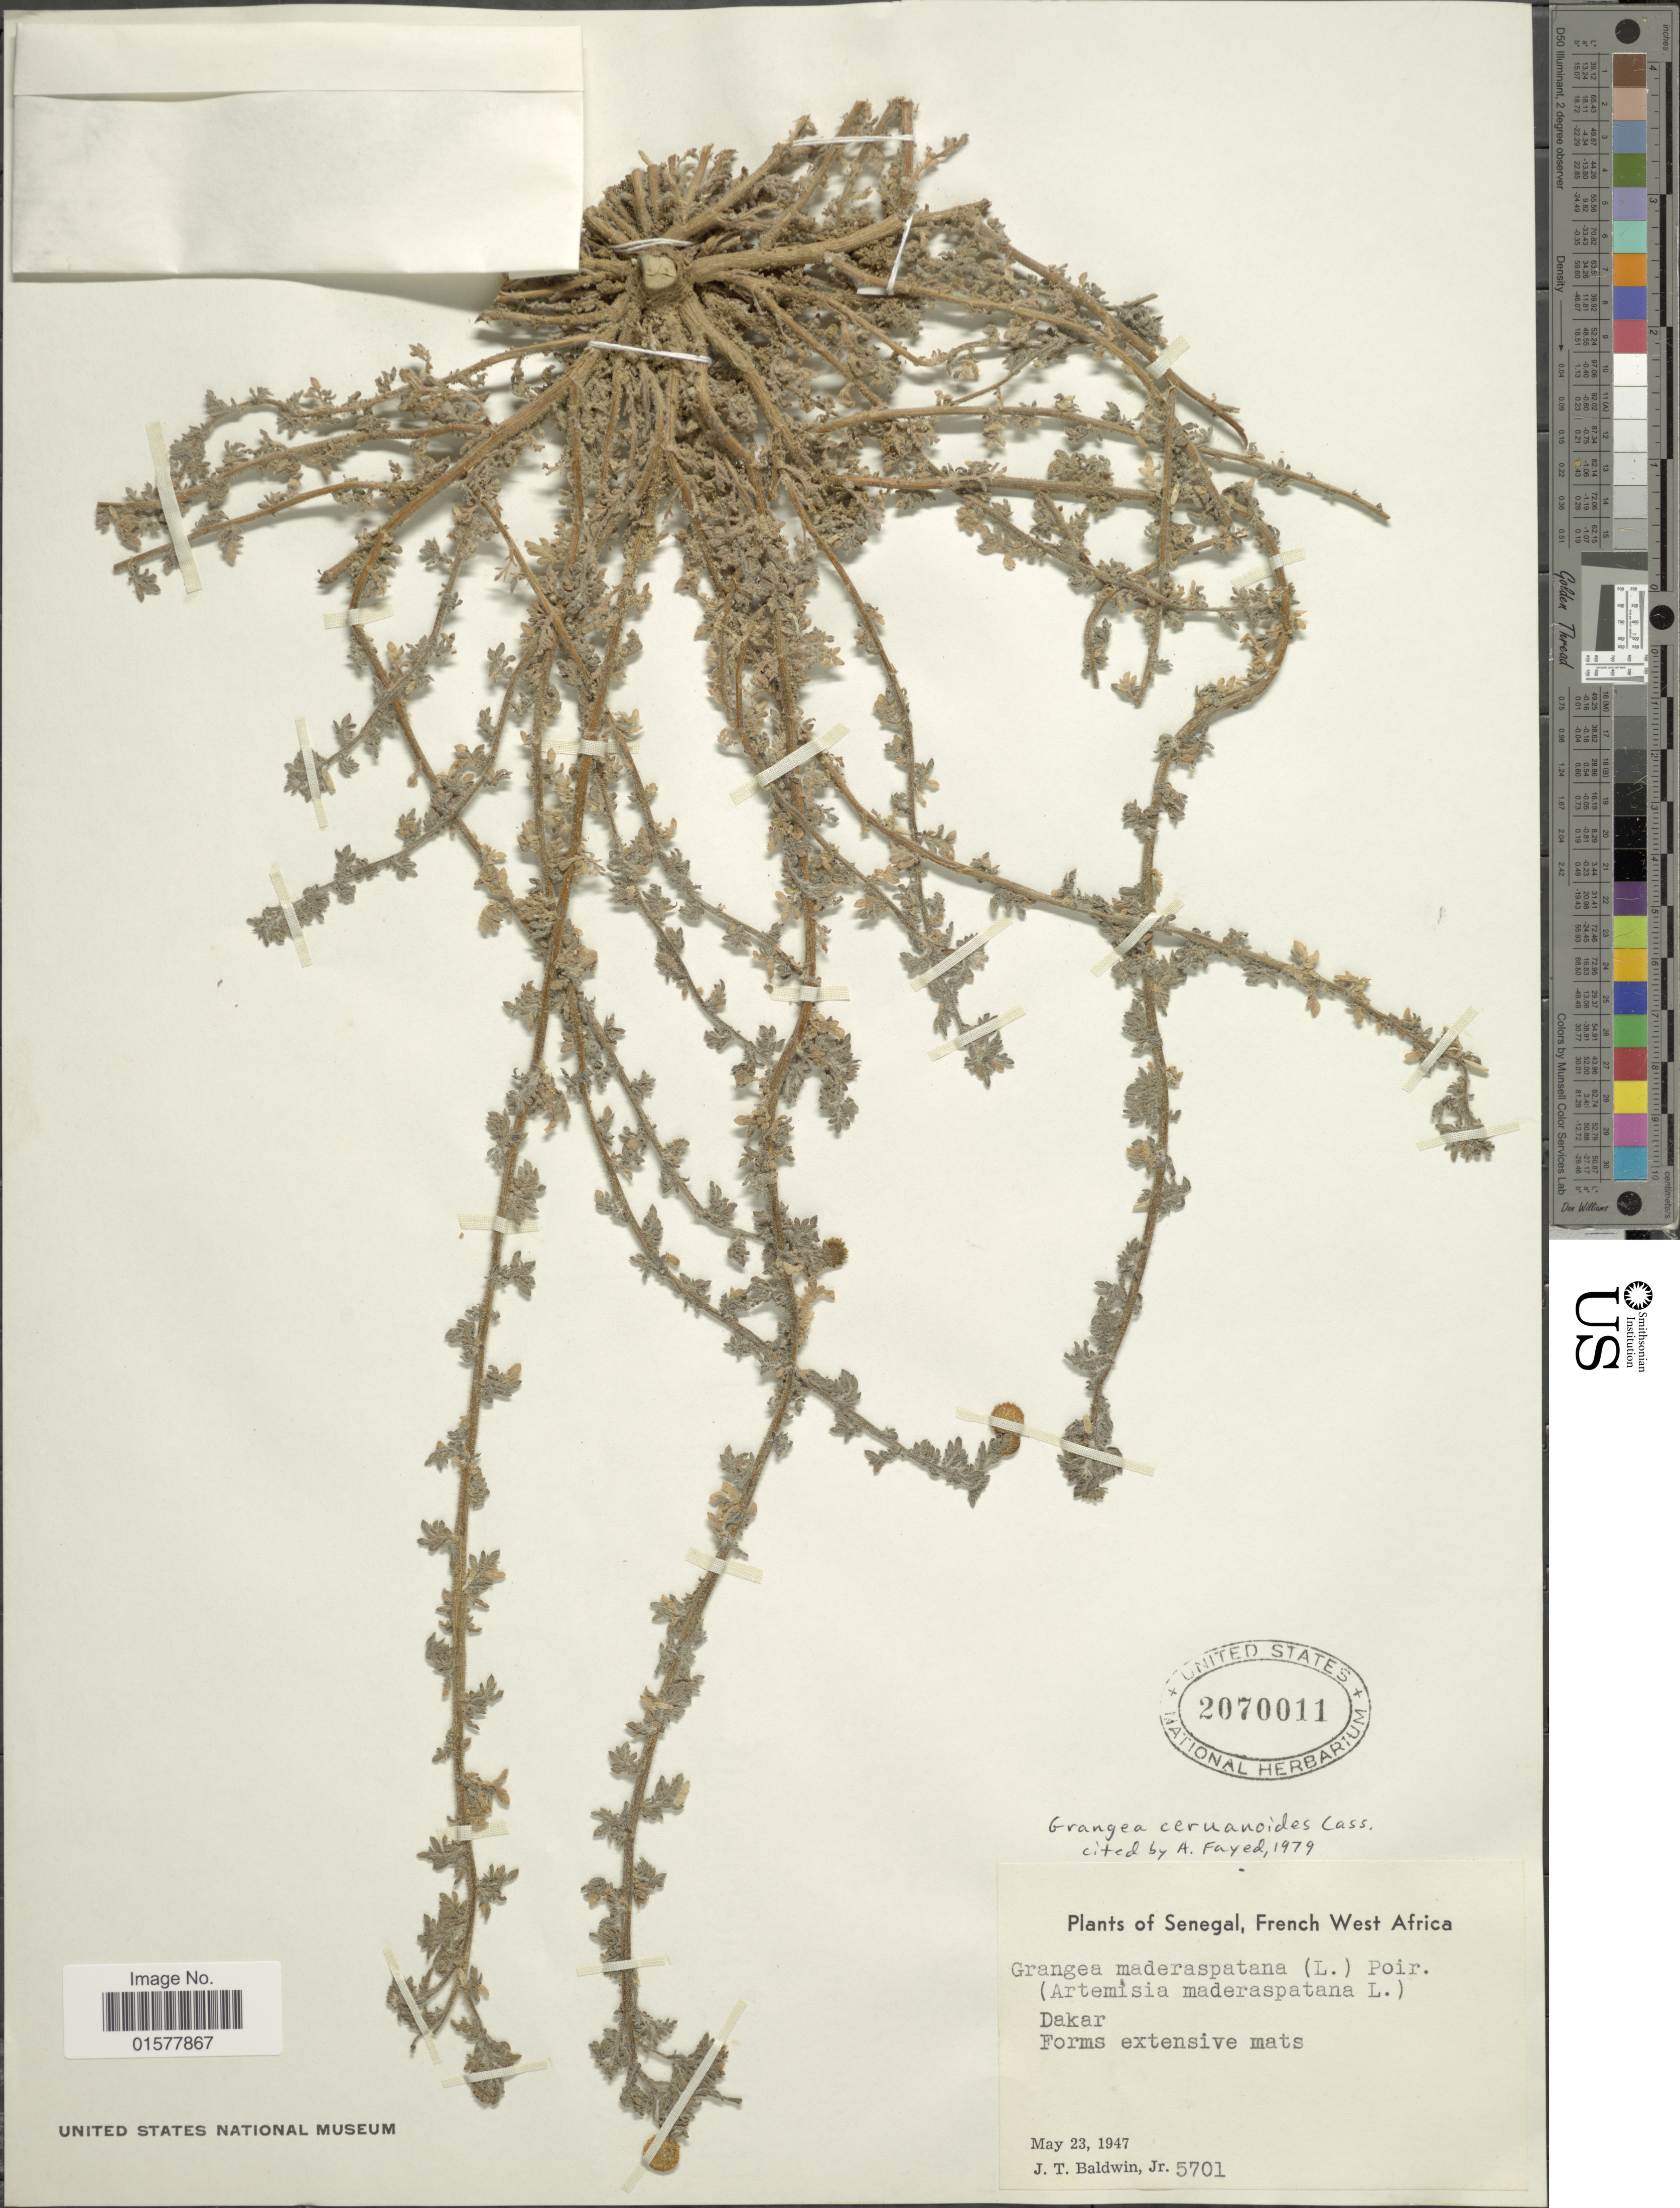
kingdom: Plantae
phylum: Tracheophyta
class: Magnoliopsida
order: Asterales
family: Asteraceae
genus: Grangea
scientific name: Grangea ceruanoides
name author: Cass.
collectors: J. T. Baldwin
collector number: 5701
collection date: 1947-05-23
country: Senegal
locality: Senegal, French West Afrika, Dakar, Forms extensive mats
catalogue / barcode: US 2070011